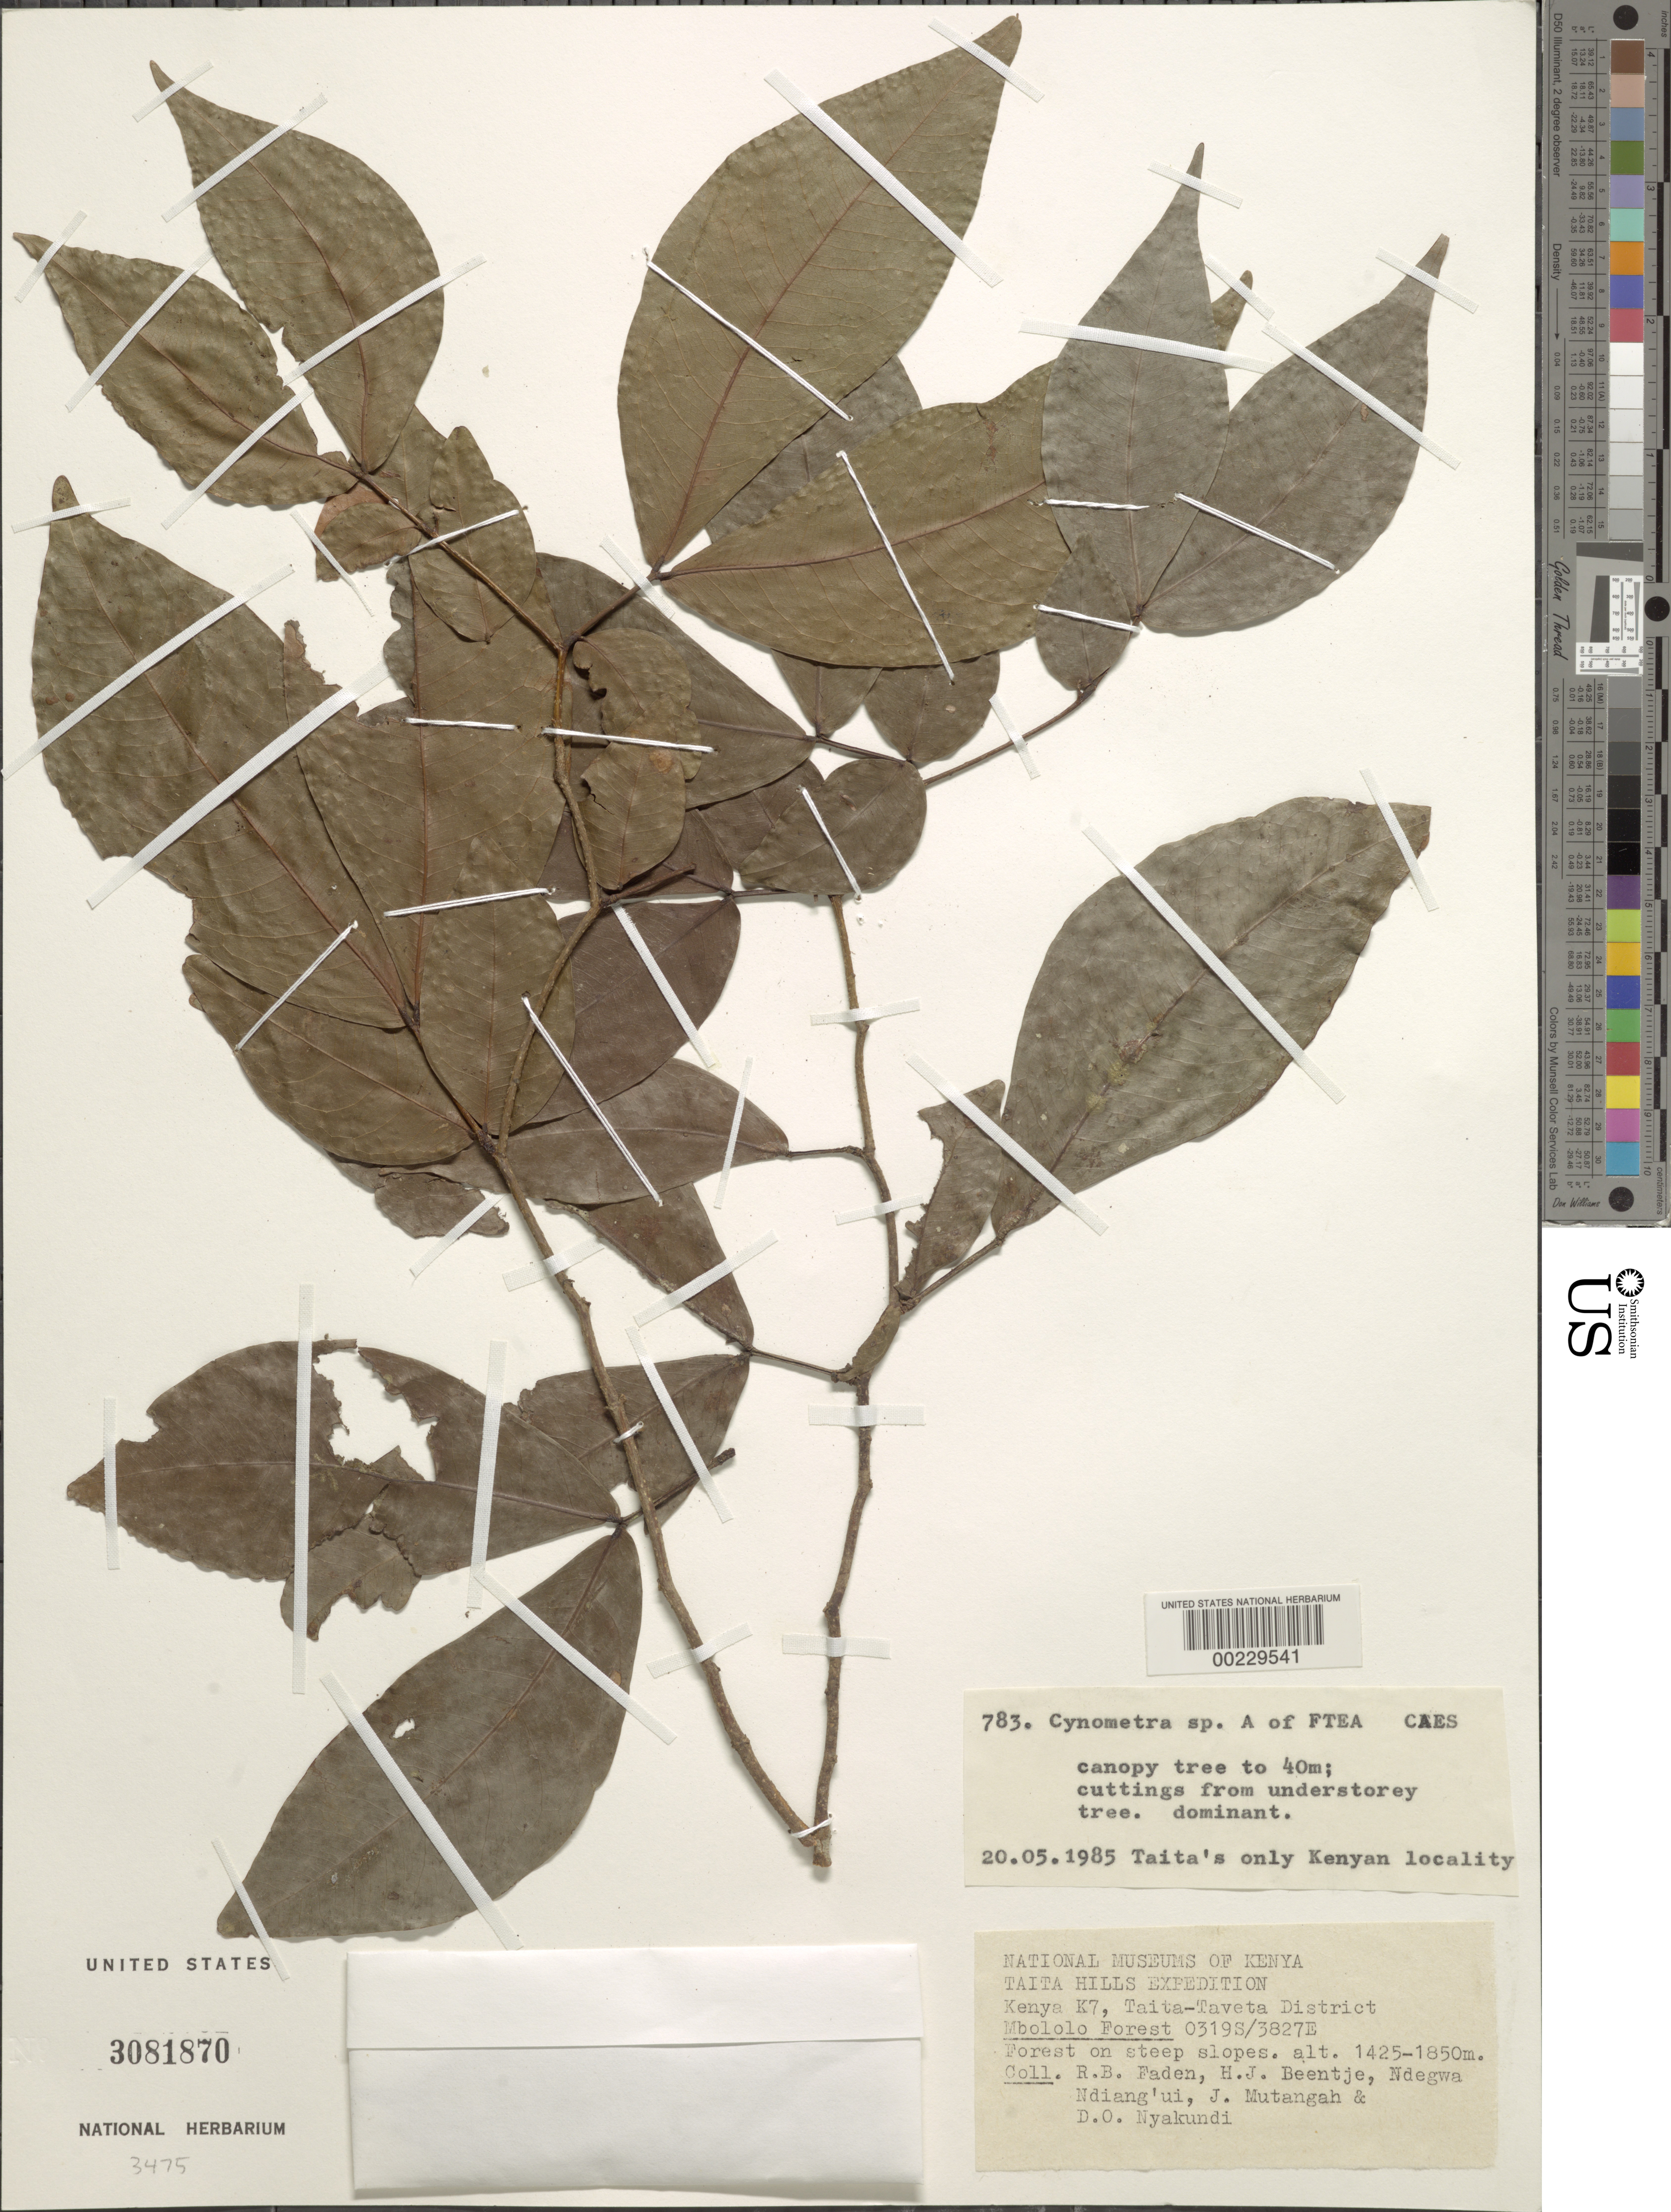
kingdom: Plantae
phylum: Tracheophyta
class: Magnoliopsida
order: Fabales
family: Fabaceae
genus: Cynometra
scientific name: Cynometra sp.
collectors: R. B. Faden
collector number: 783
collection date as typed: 20 May 1985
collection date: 1985-05-20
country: Kenya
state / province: Taita Taveta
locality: Mbololo forest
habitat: Forest on steep slopes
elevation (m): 1425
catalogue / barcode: US 3081870